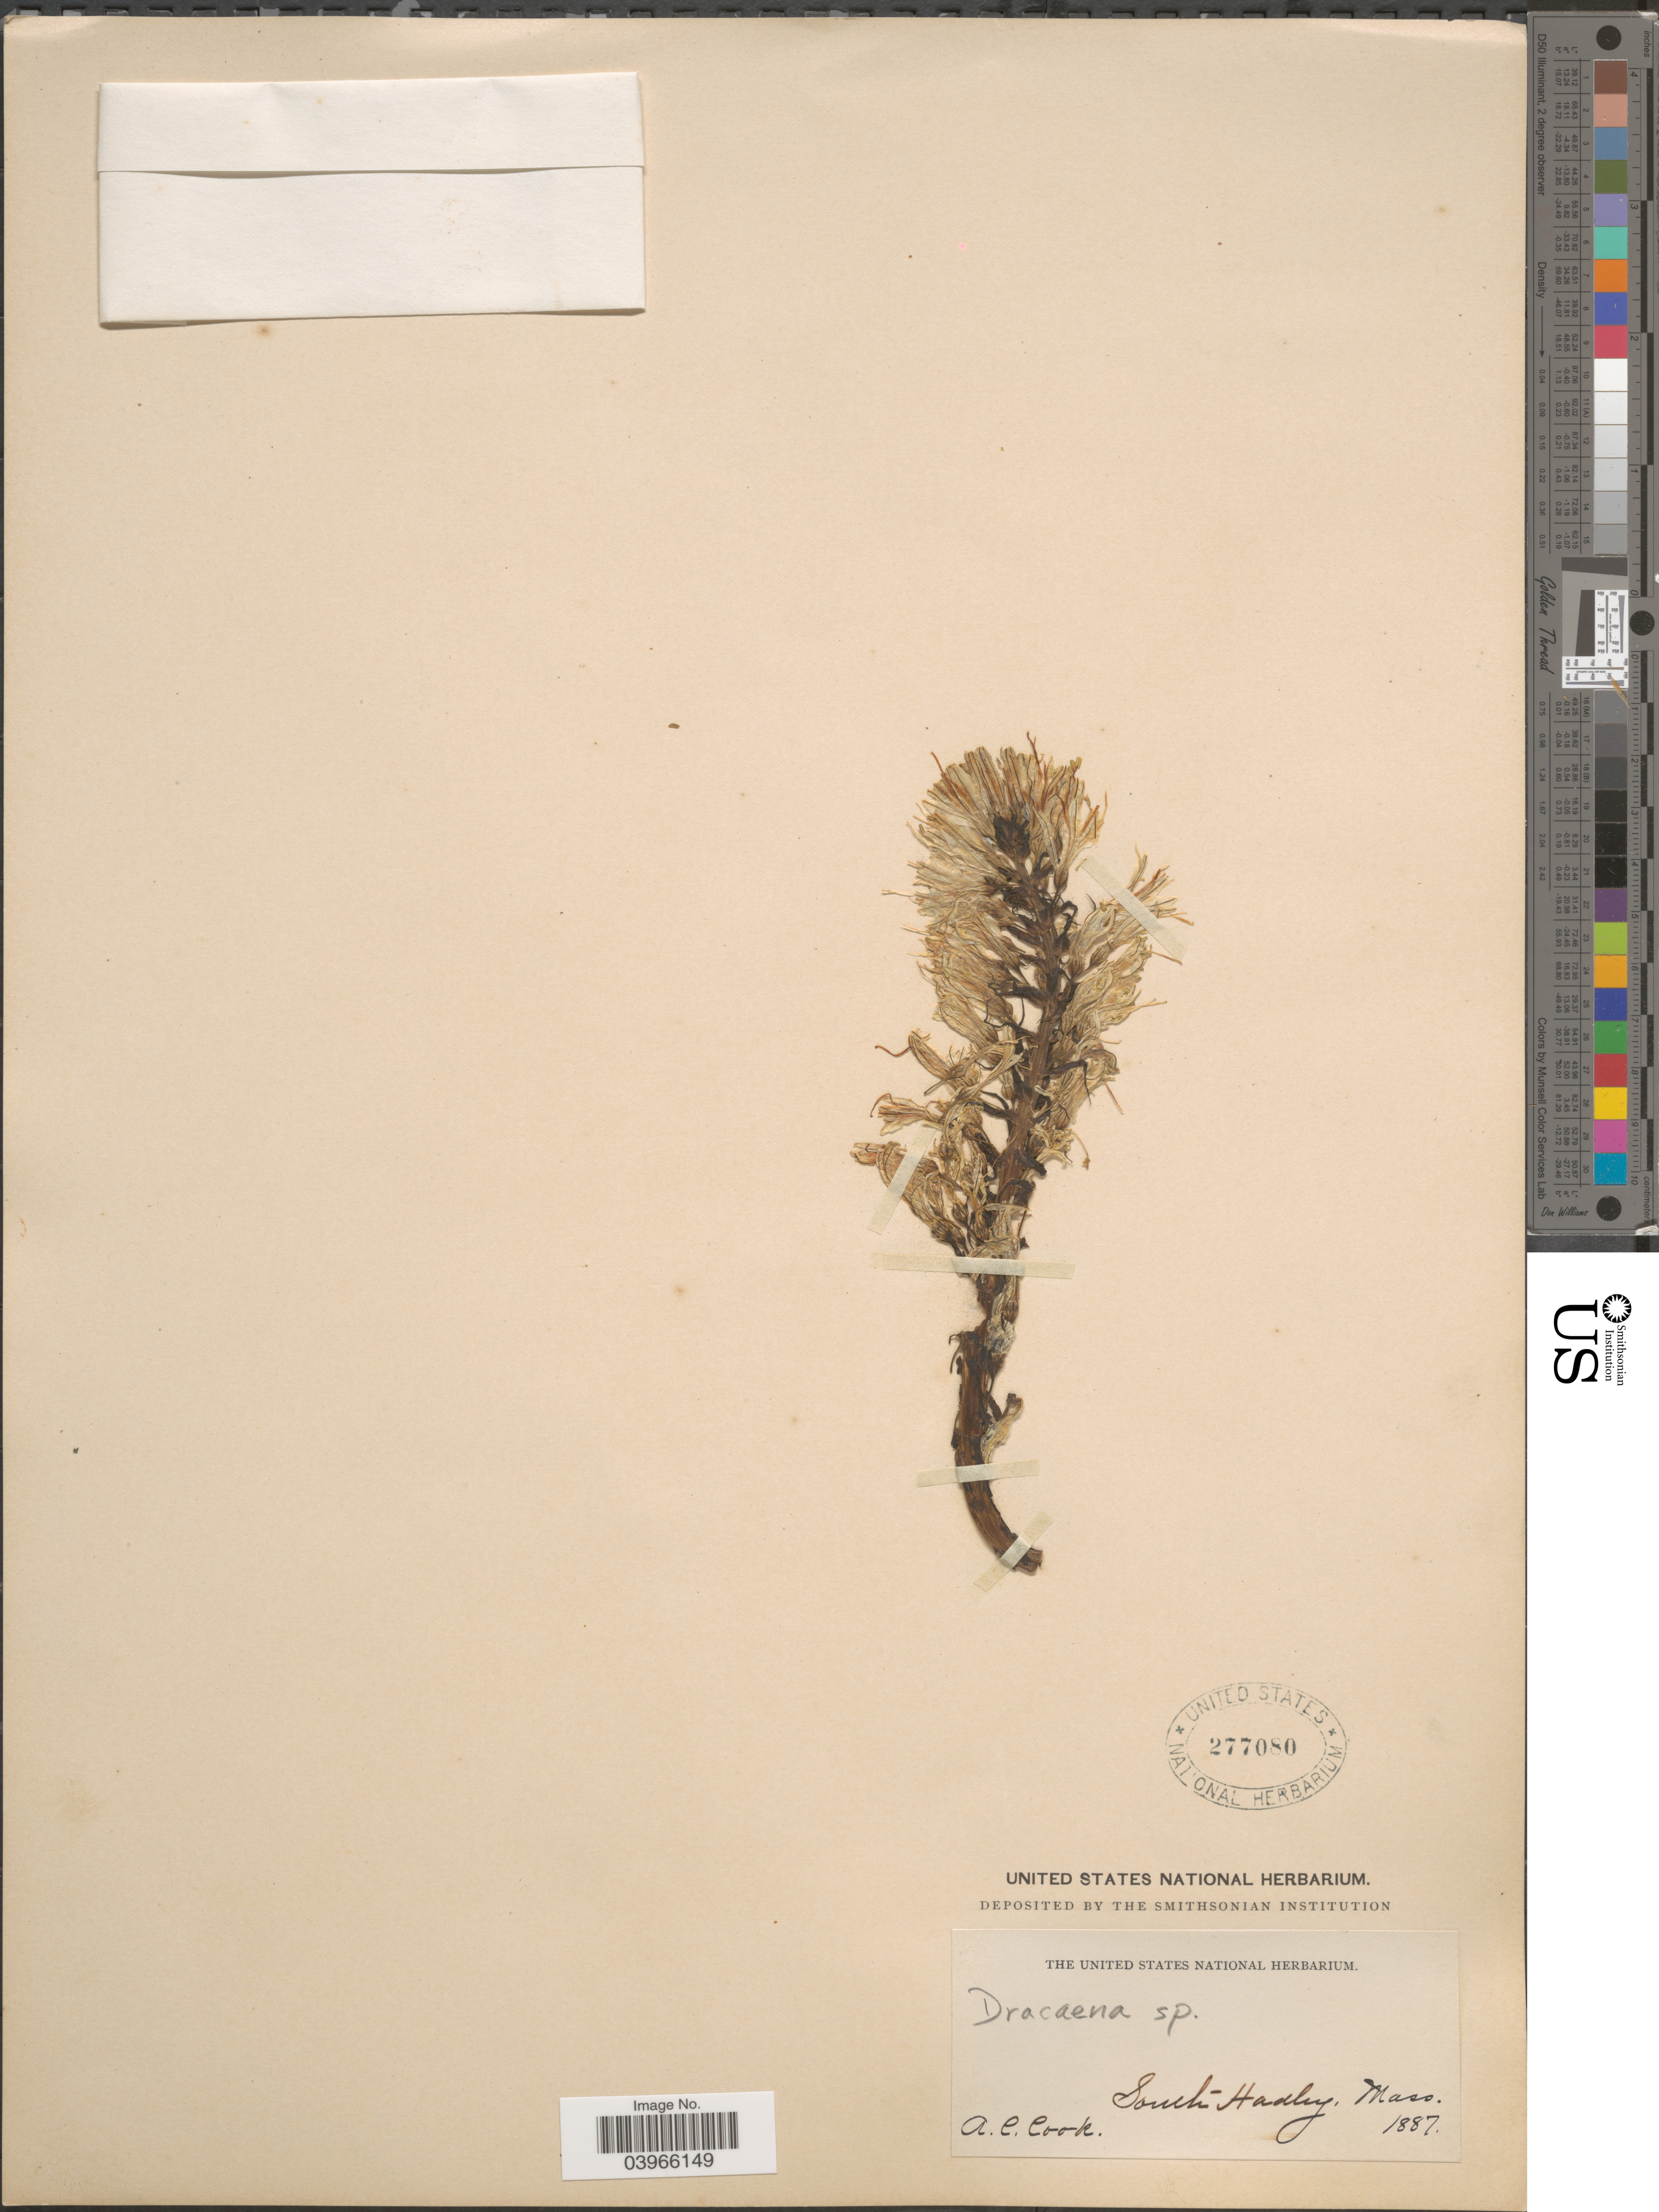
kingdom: Plantae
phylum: Tracheophyta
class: Liliopsida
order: Asparagales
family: Asparagaceae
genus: Dracaena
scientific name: Dracaena sp.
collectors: A. Cook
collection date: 1887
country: United States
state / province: Massachusetts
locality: South Hadley.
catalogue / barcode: US 277080